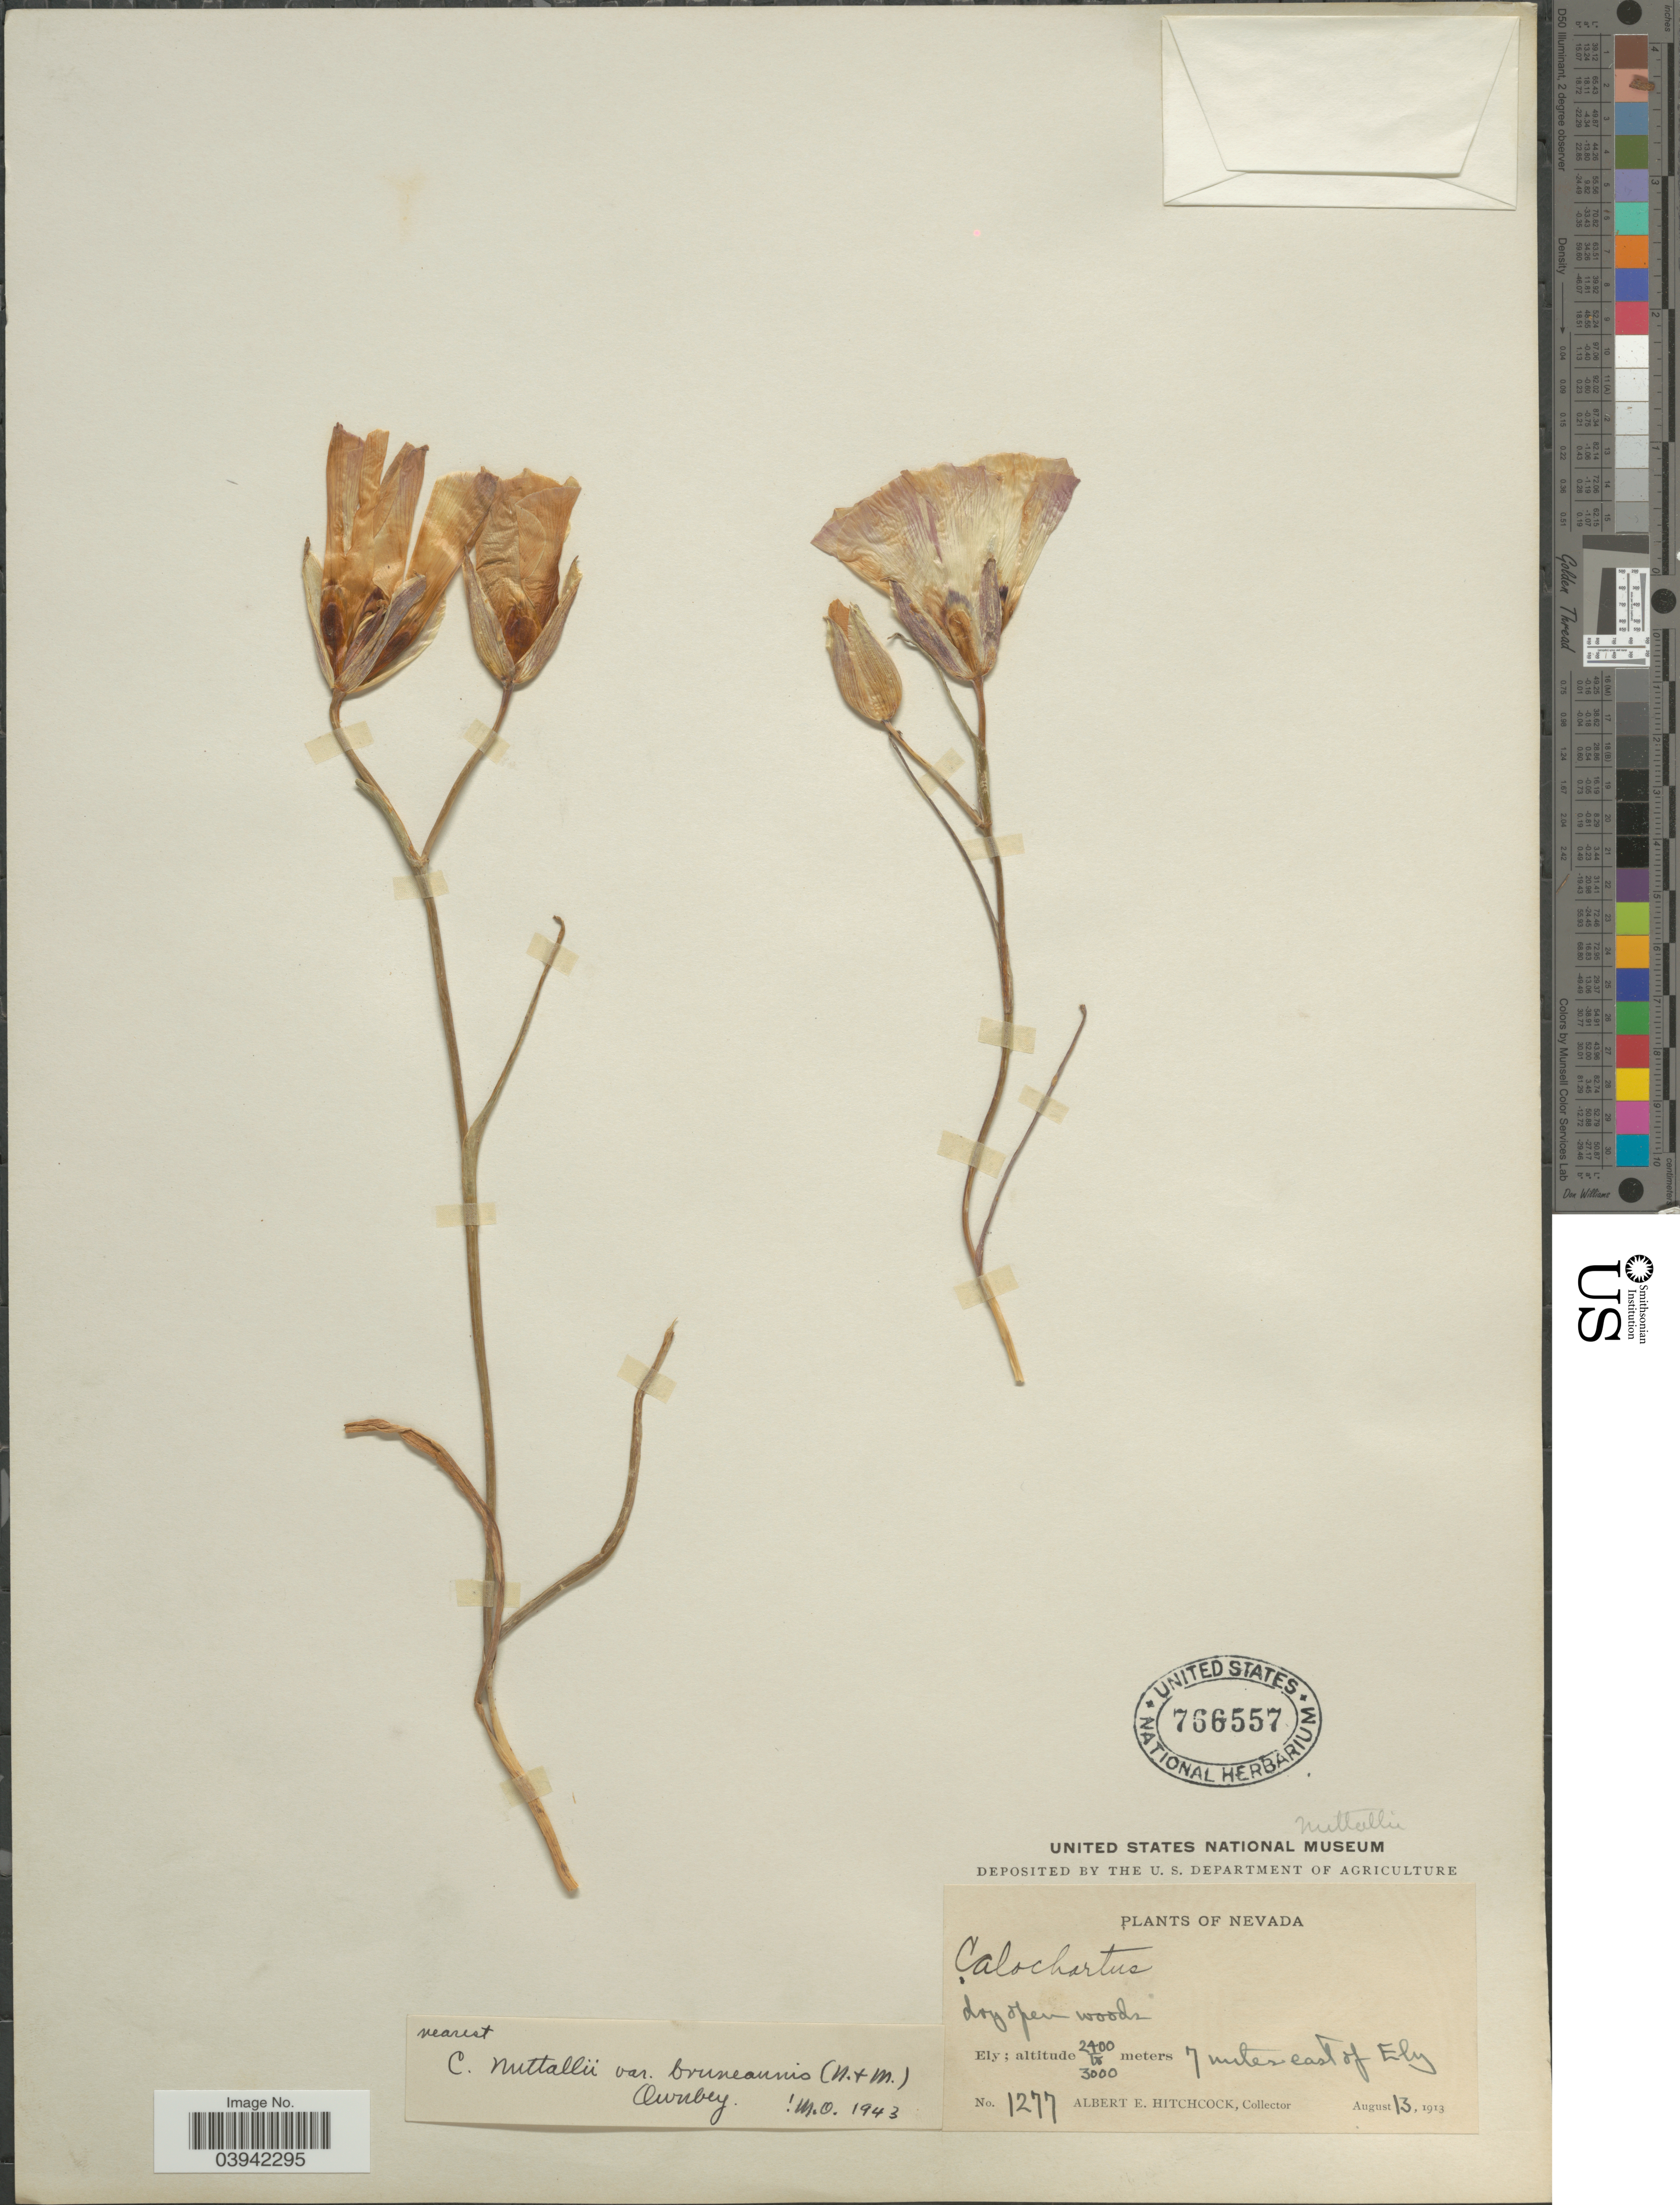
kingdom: Plantae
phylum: Tracheophyta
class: Liliopsida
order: Liliales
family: Liliaceae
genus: Calochortus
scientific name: Calochortus bruneaunis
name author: A. Nelson & J.F. Macbr.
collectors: A. Hitchcock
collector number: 1277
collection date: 1913-08-13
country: United States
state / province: Nevada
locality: Ely; 7 miles east of Ely.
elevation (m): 2400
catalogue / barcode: US 766557